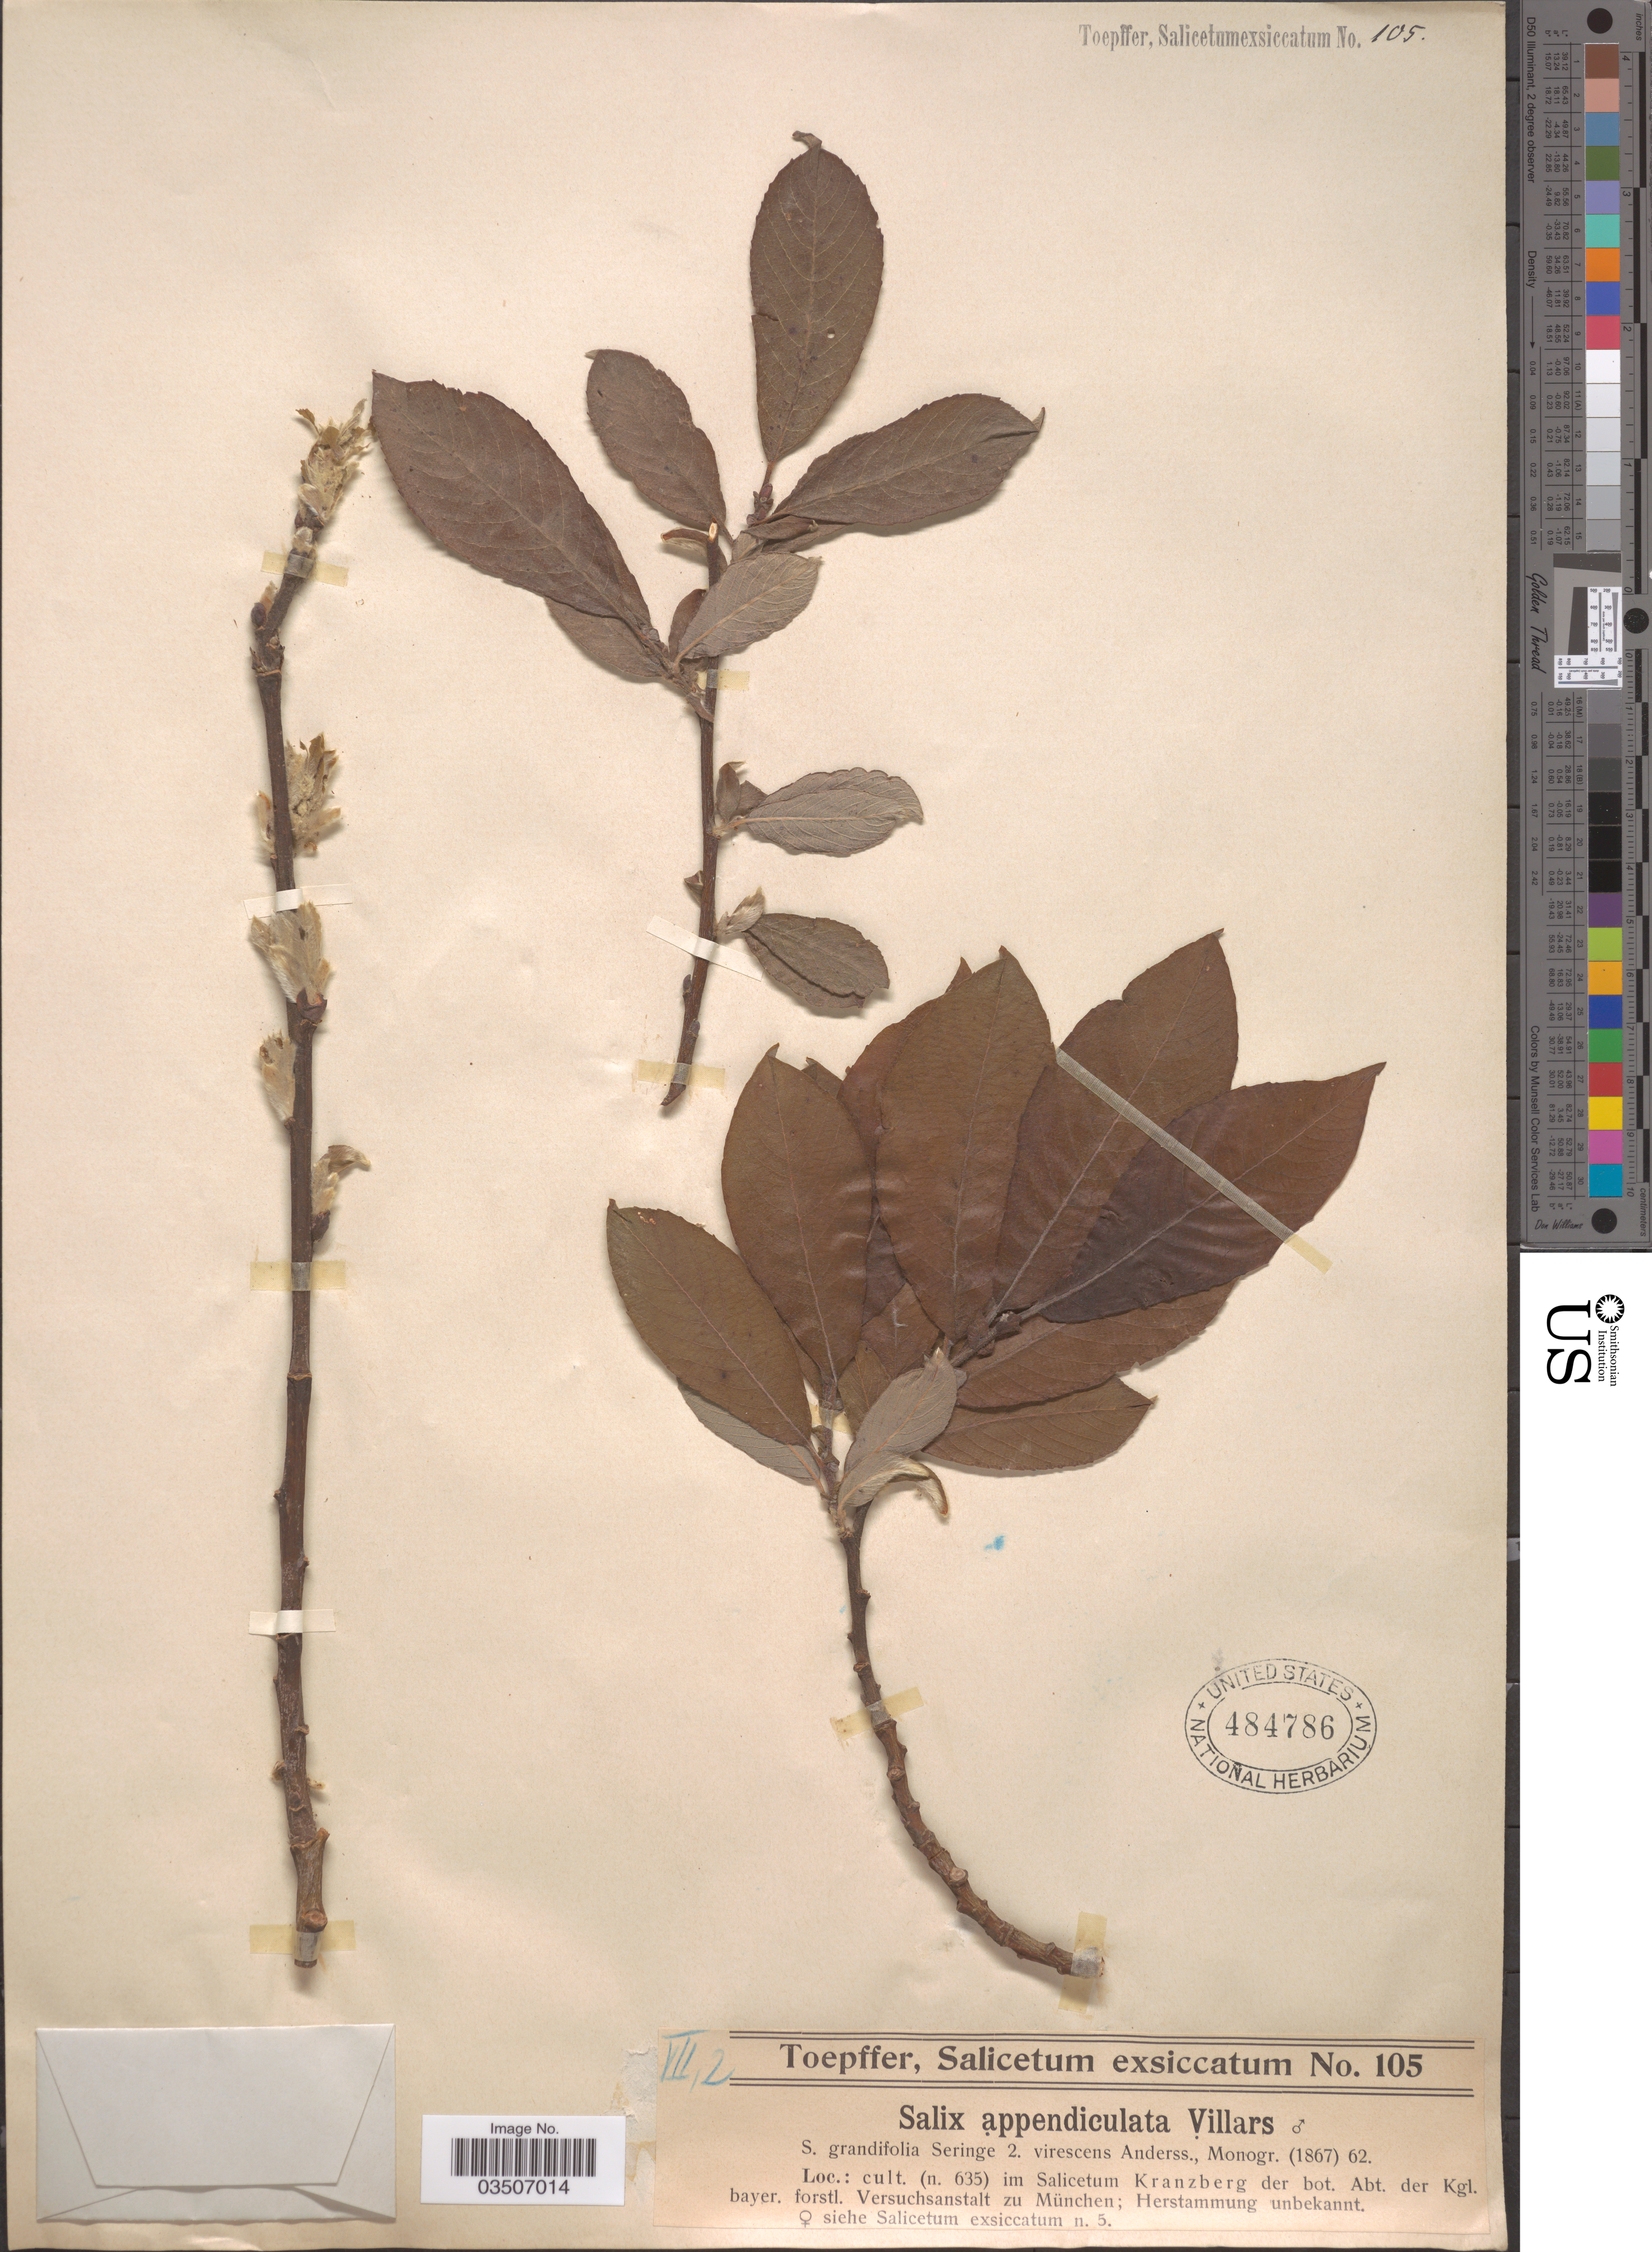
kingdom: Plantae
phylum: Tracheophyta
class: Magnoliopsida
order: Malpighiales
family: Salicaceae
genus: Salix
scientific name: Salix appendiculata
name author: Vill.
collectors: A. Toepffer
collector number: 105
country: Germany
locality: Cult (n. 635) im Salicetum Kranzberg der bot. Abt. der Kgl. bayer. forstl. Veruchsanstalt zu München; Herstammung unbekannt.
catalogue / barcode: US 484786